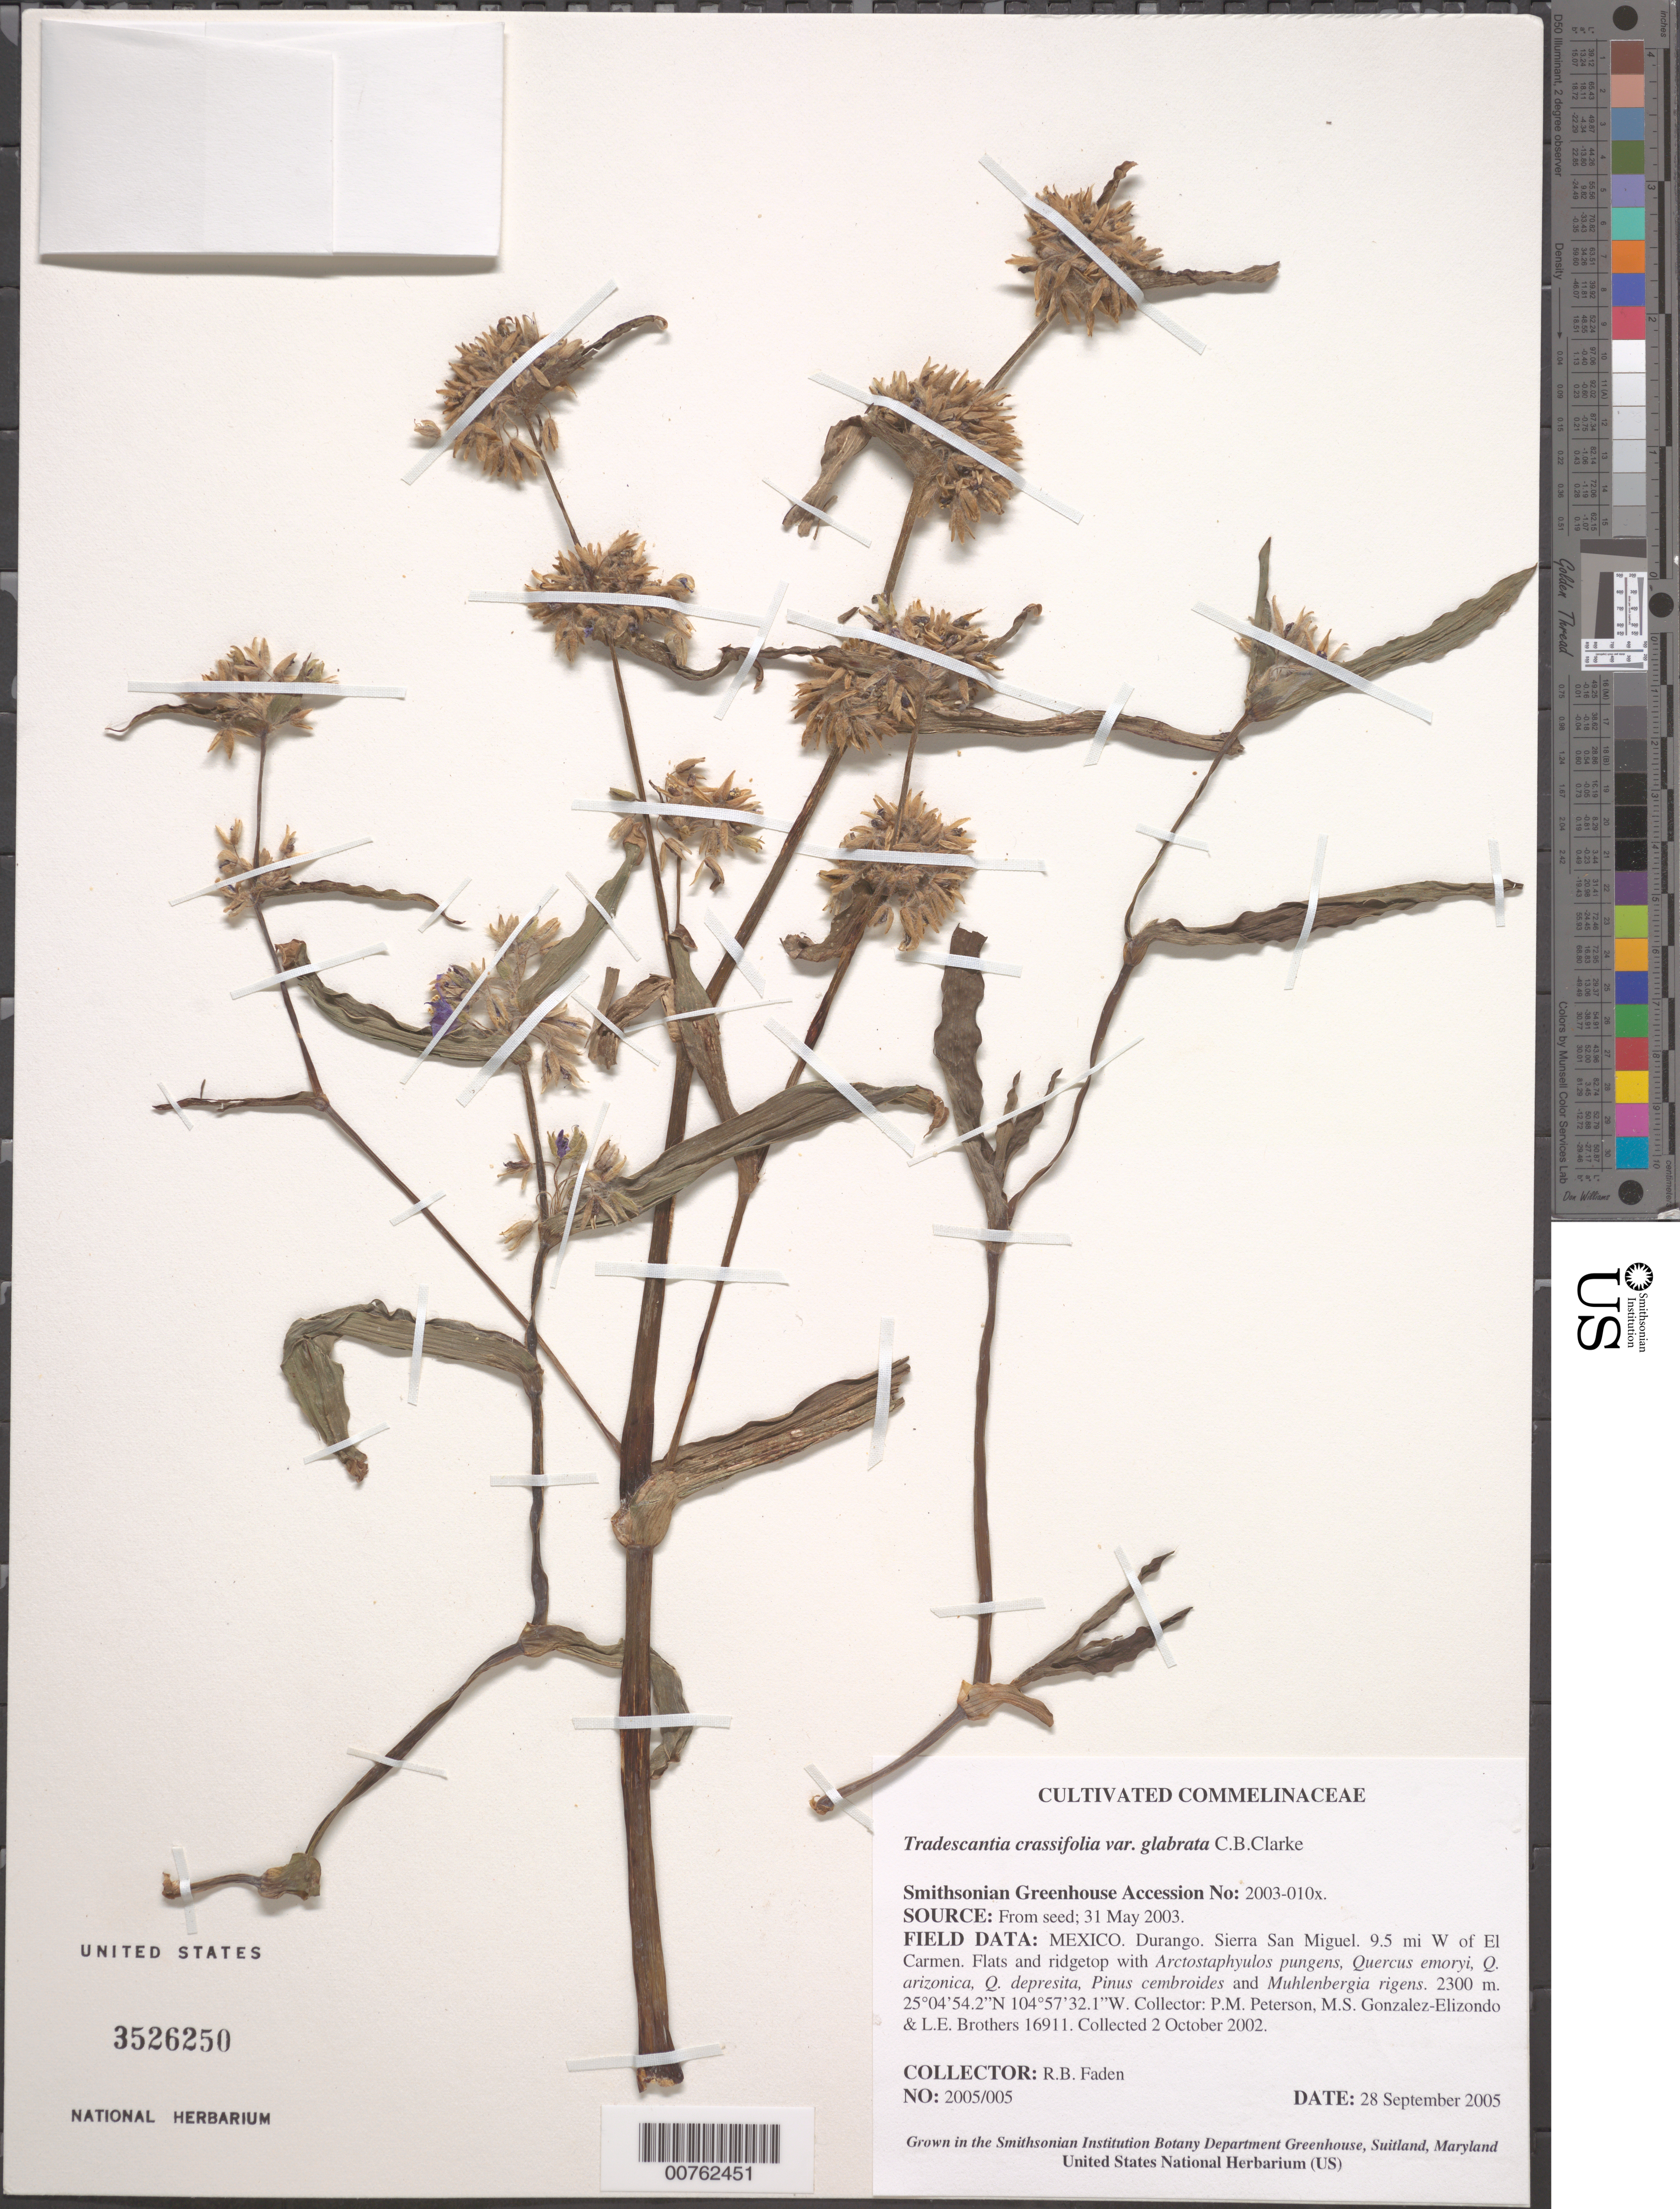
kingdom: Plantae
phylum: Tracheophyta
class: Liliopsida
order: Commelinales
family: Commelinaceae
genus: Tradescantia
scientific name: Tradescantia crassifolia var. glabrata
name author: C.B. Clarke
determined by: Faden, Robert B., (US), Smithsonian Institution - National Museum of Natural History (UNITED STATES)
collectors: R. B. Faden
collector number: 2005/005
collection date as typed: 28 Sep 2005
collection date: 2005-09-28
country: Mexico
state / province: Durango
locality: Sierra San Miguel. 9.5 mi W of El Carmen.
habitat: Flats and ridgetop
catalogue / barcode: US 3526250